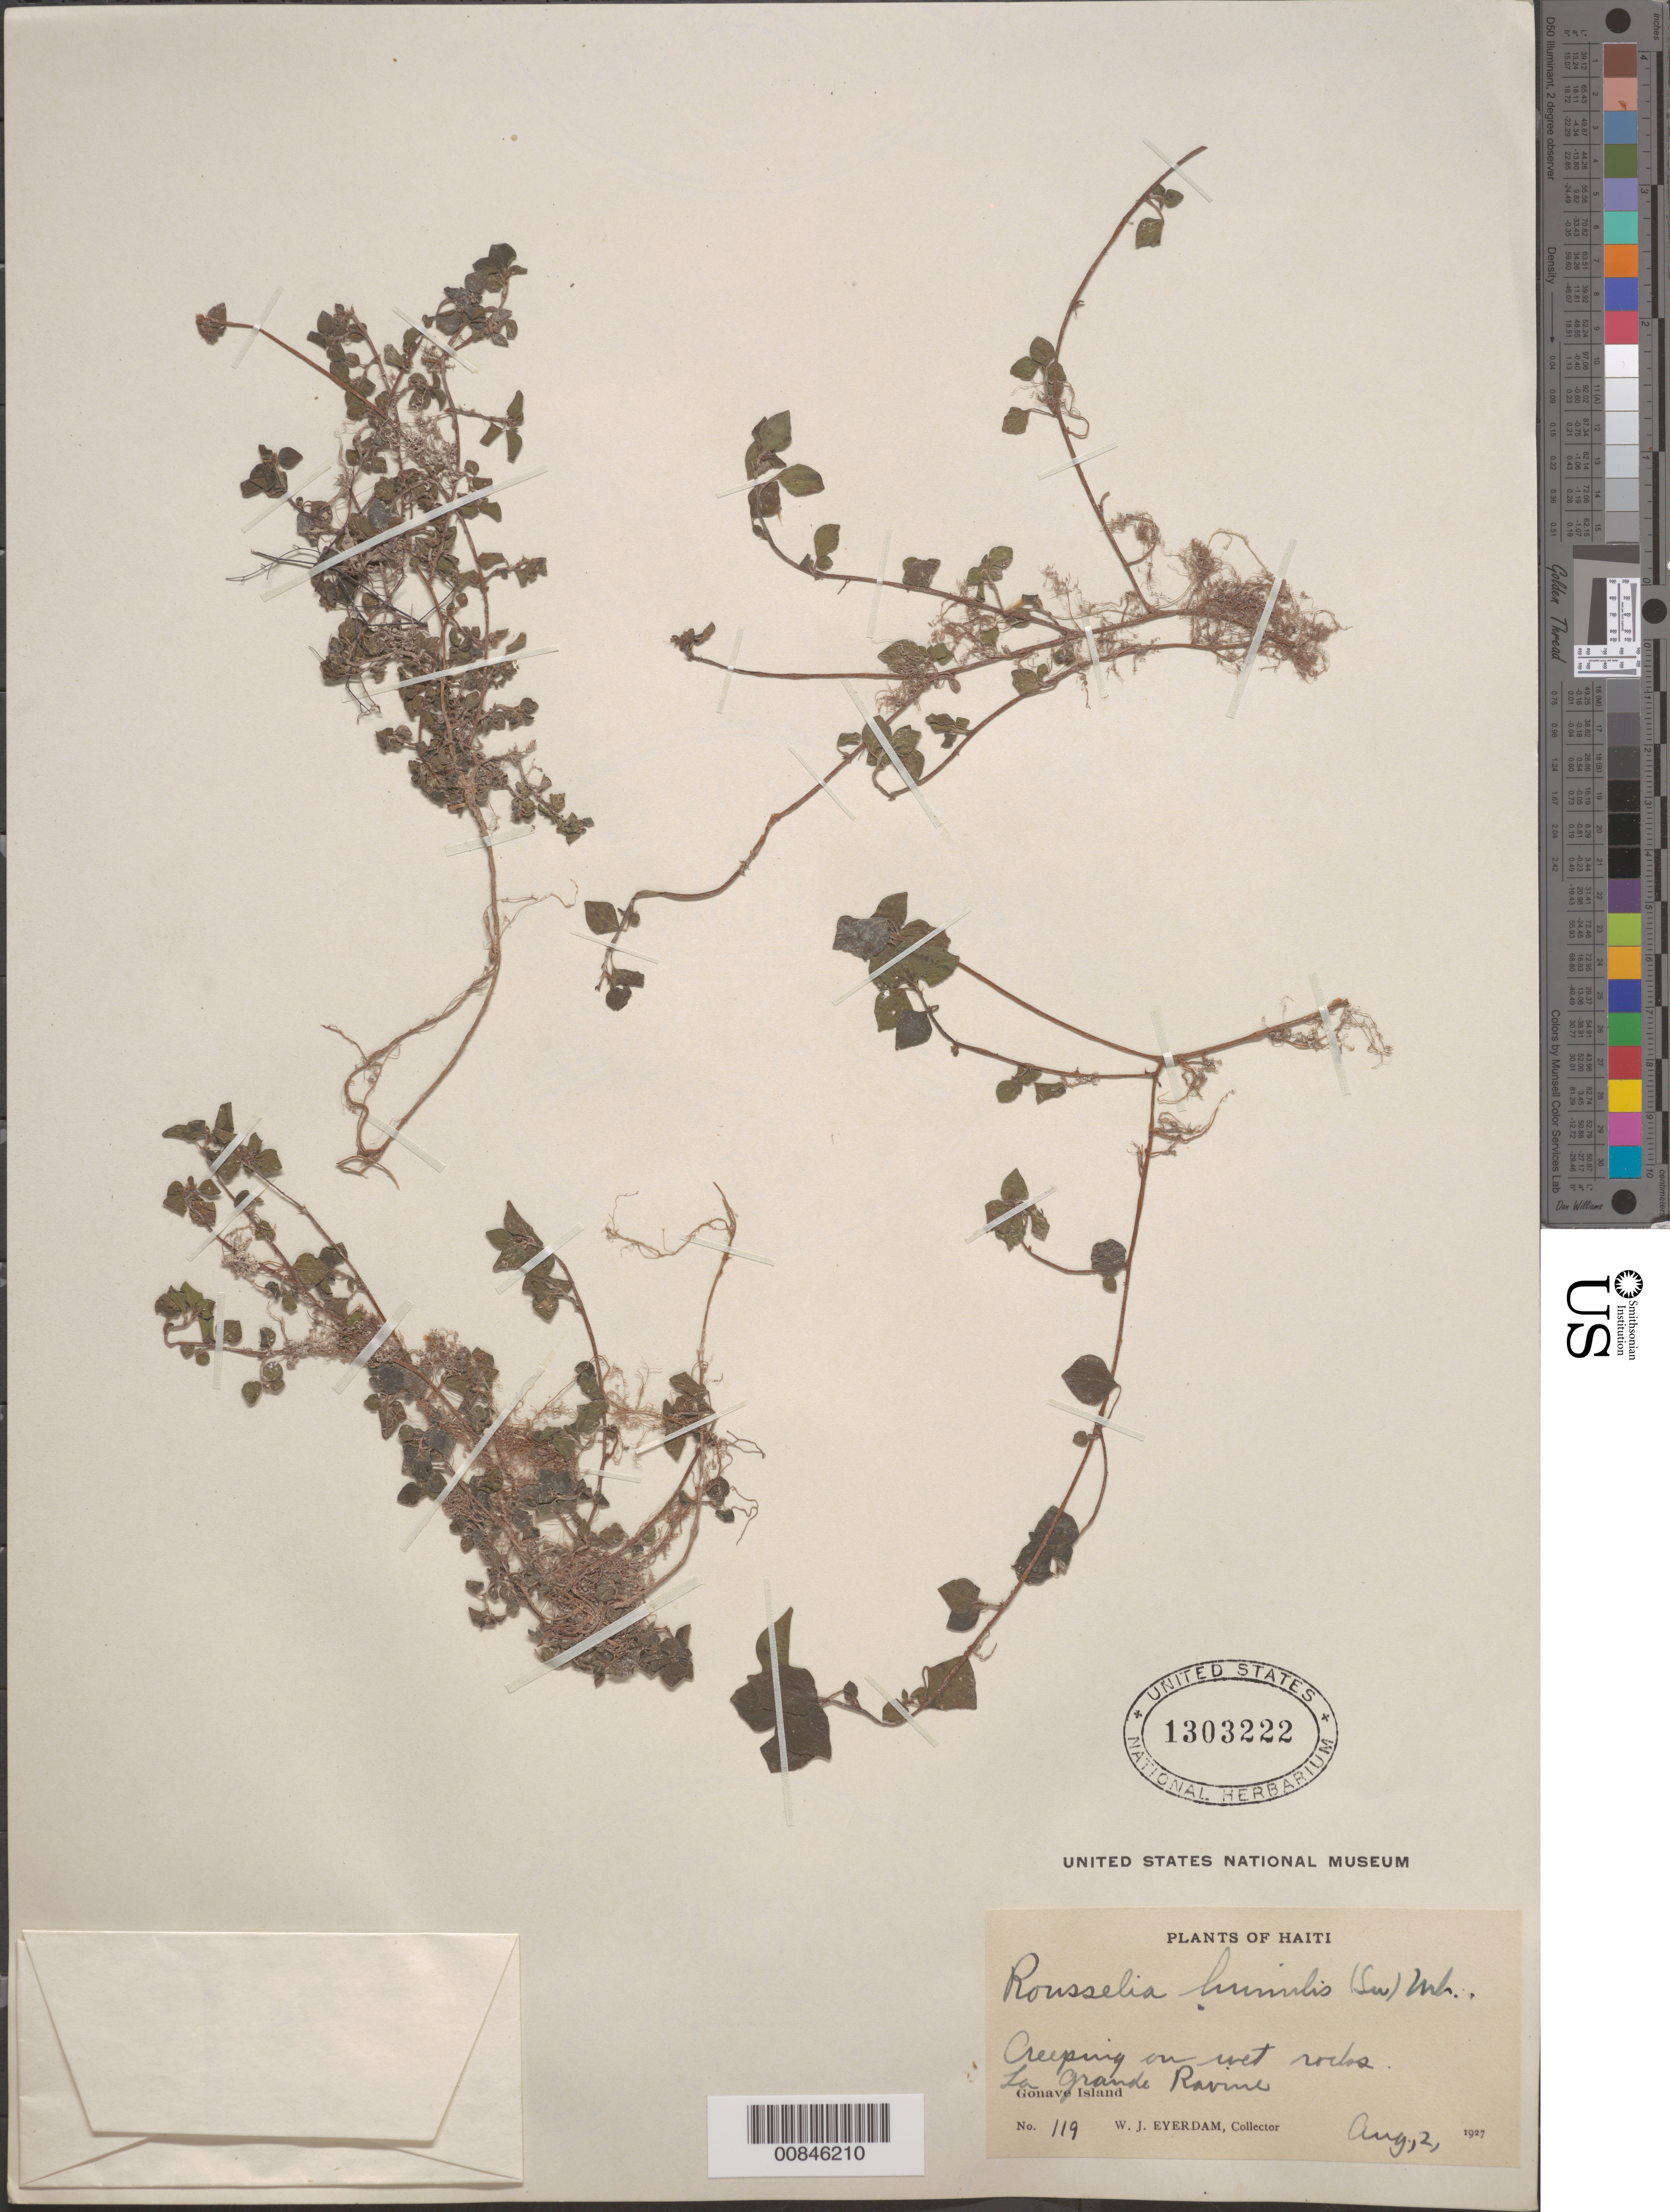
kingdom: Plantae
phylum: Tracheophyta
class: Magnoliopsida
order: Rosales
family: Urticaceae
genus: Rousselia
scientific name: Rousselia humilis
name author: (Sw.) Urb.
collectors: W. J. Eyerdam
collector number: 119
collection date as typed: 02 Aug 1927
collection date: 1927-08-02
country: Haiti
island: Gonave I.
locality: La Grande Ravine.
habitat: On wet rocks.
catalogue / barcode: US 1303222